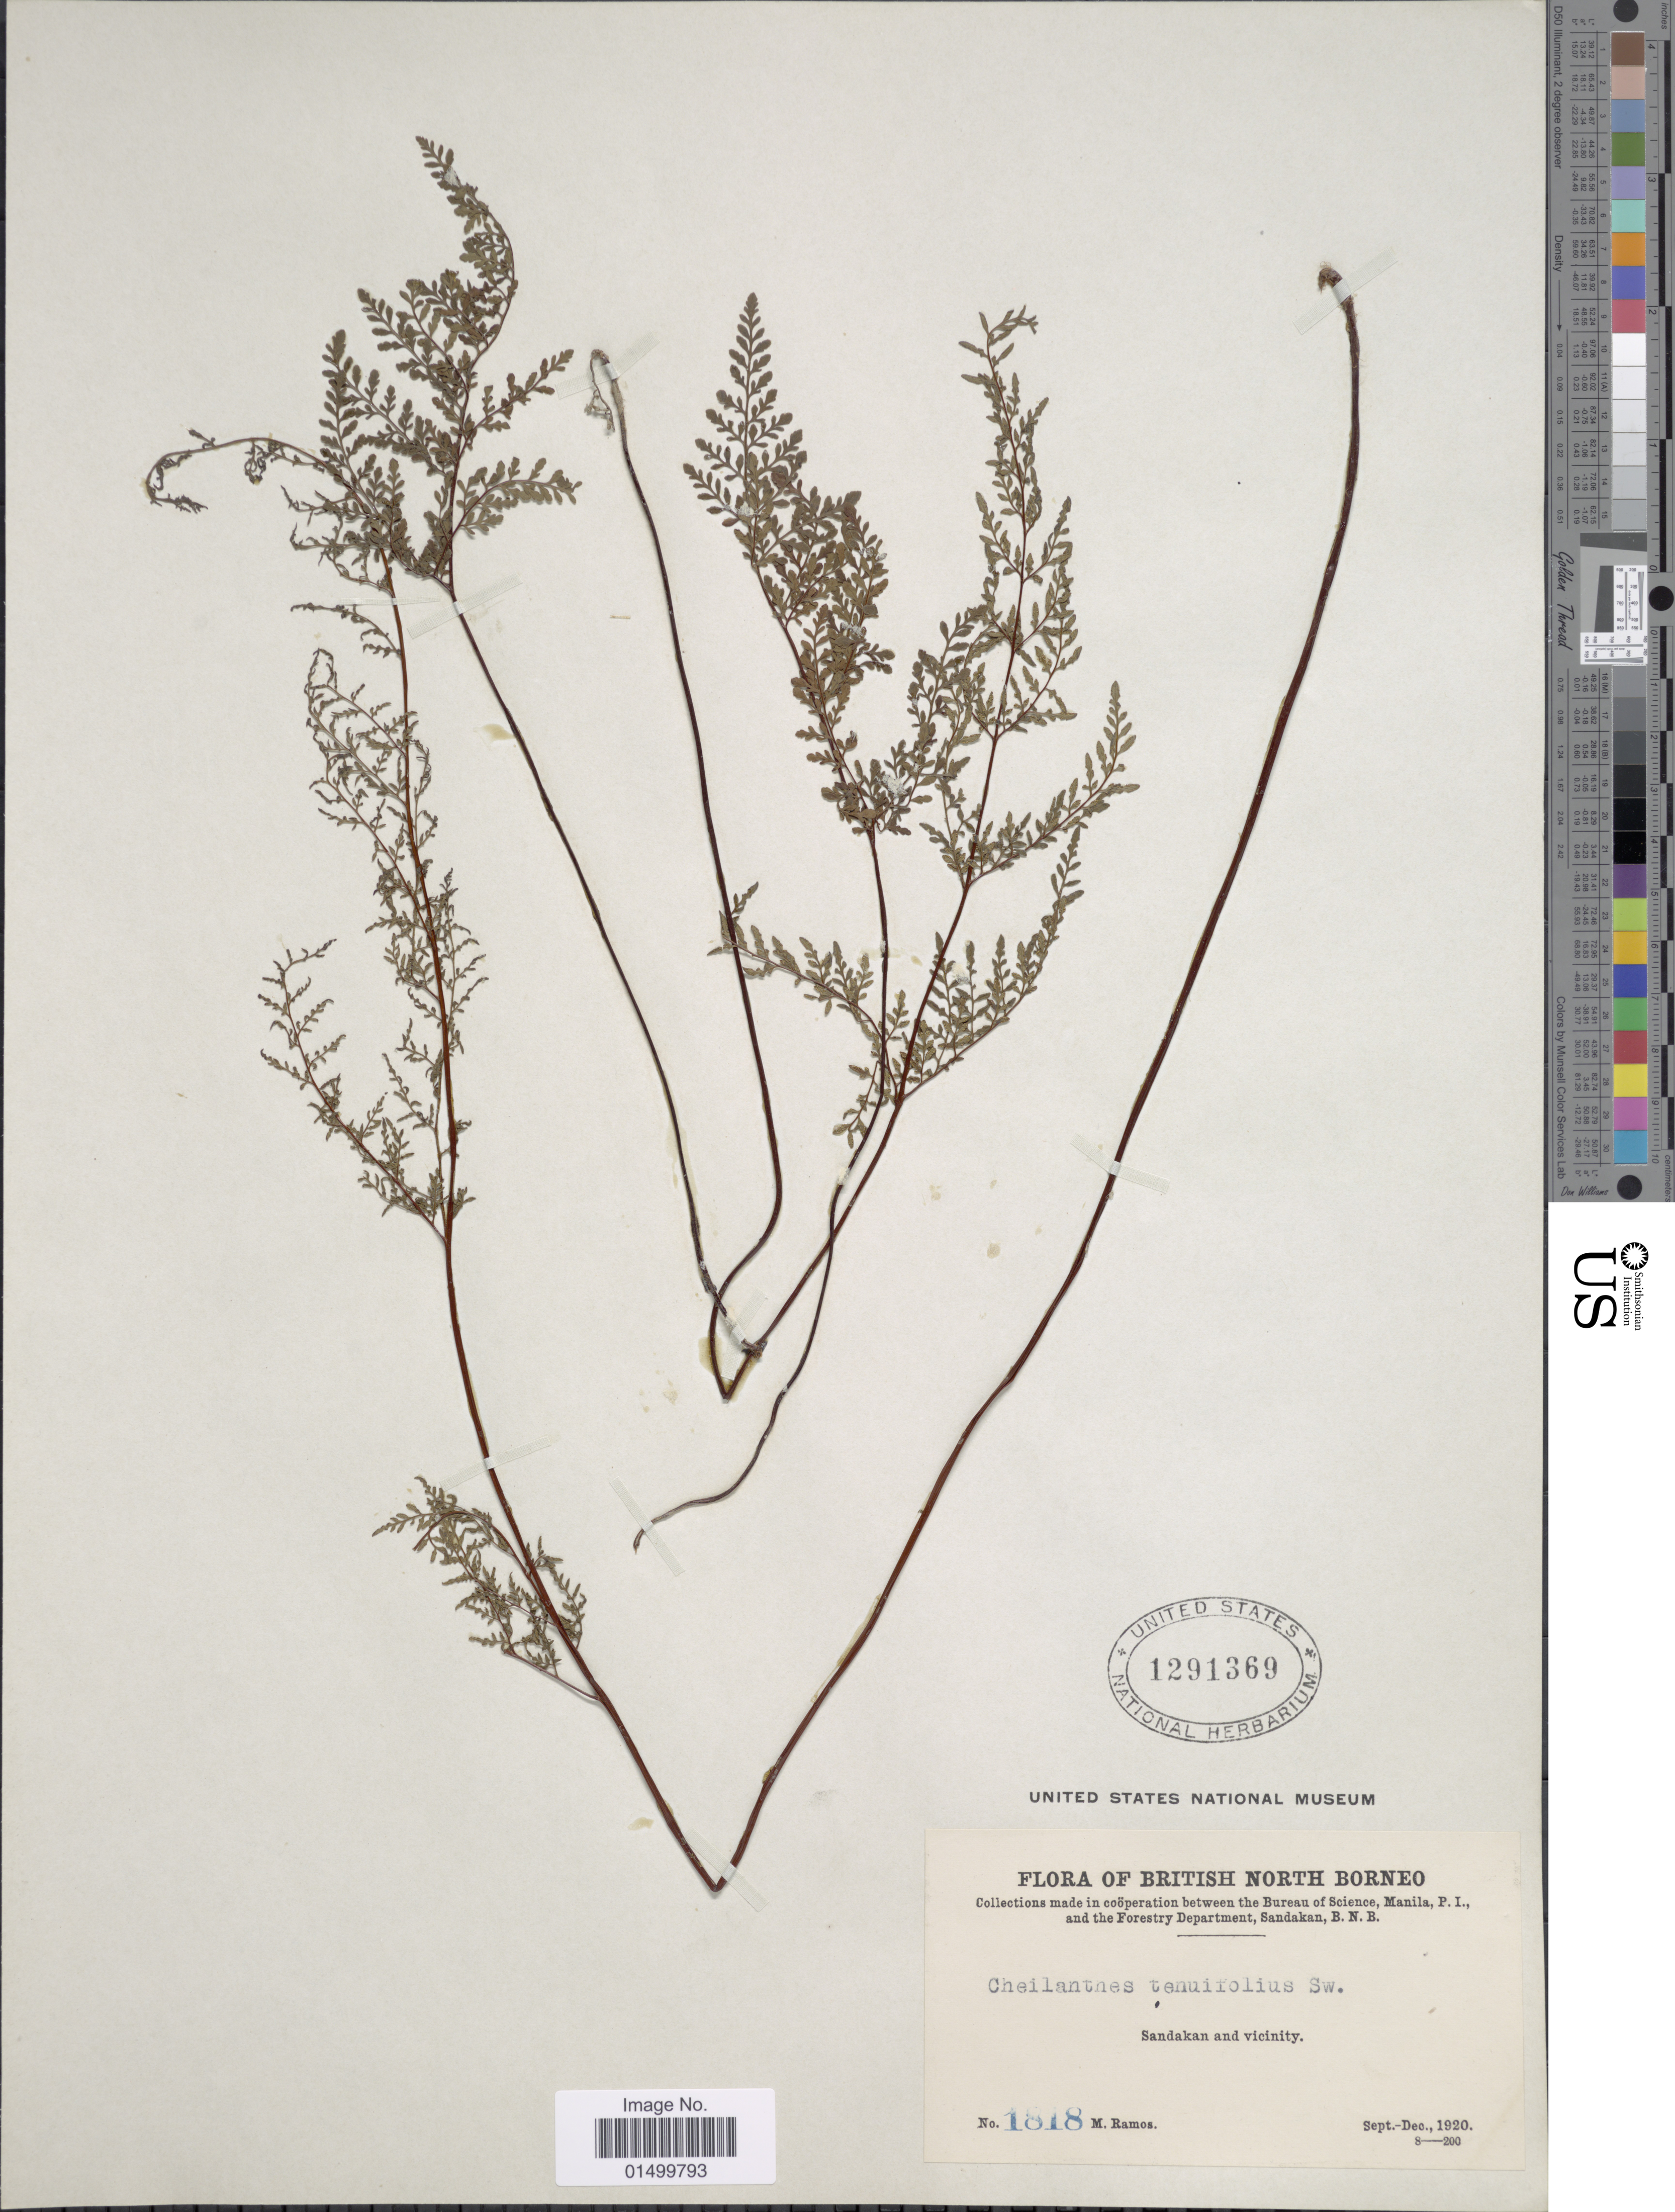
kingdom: Plantae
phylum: Tracheophyta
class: Polypodiopsida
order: Polypodiales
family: Pteridaceae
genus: Cheilanthes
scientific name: Cheilanthes tenuifolia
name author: (Burm. f.) Sw.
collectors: M. Ramos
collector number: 1818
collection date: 1920-08/1920-12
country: Malaysia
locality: British North Borneo, Sandakan and vicinity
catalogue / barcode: US 1291369